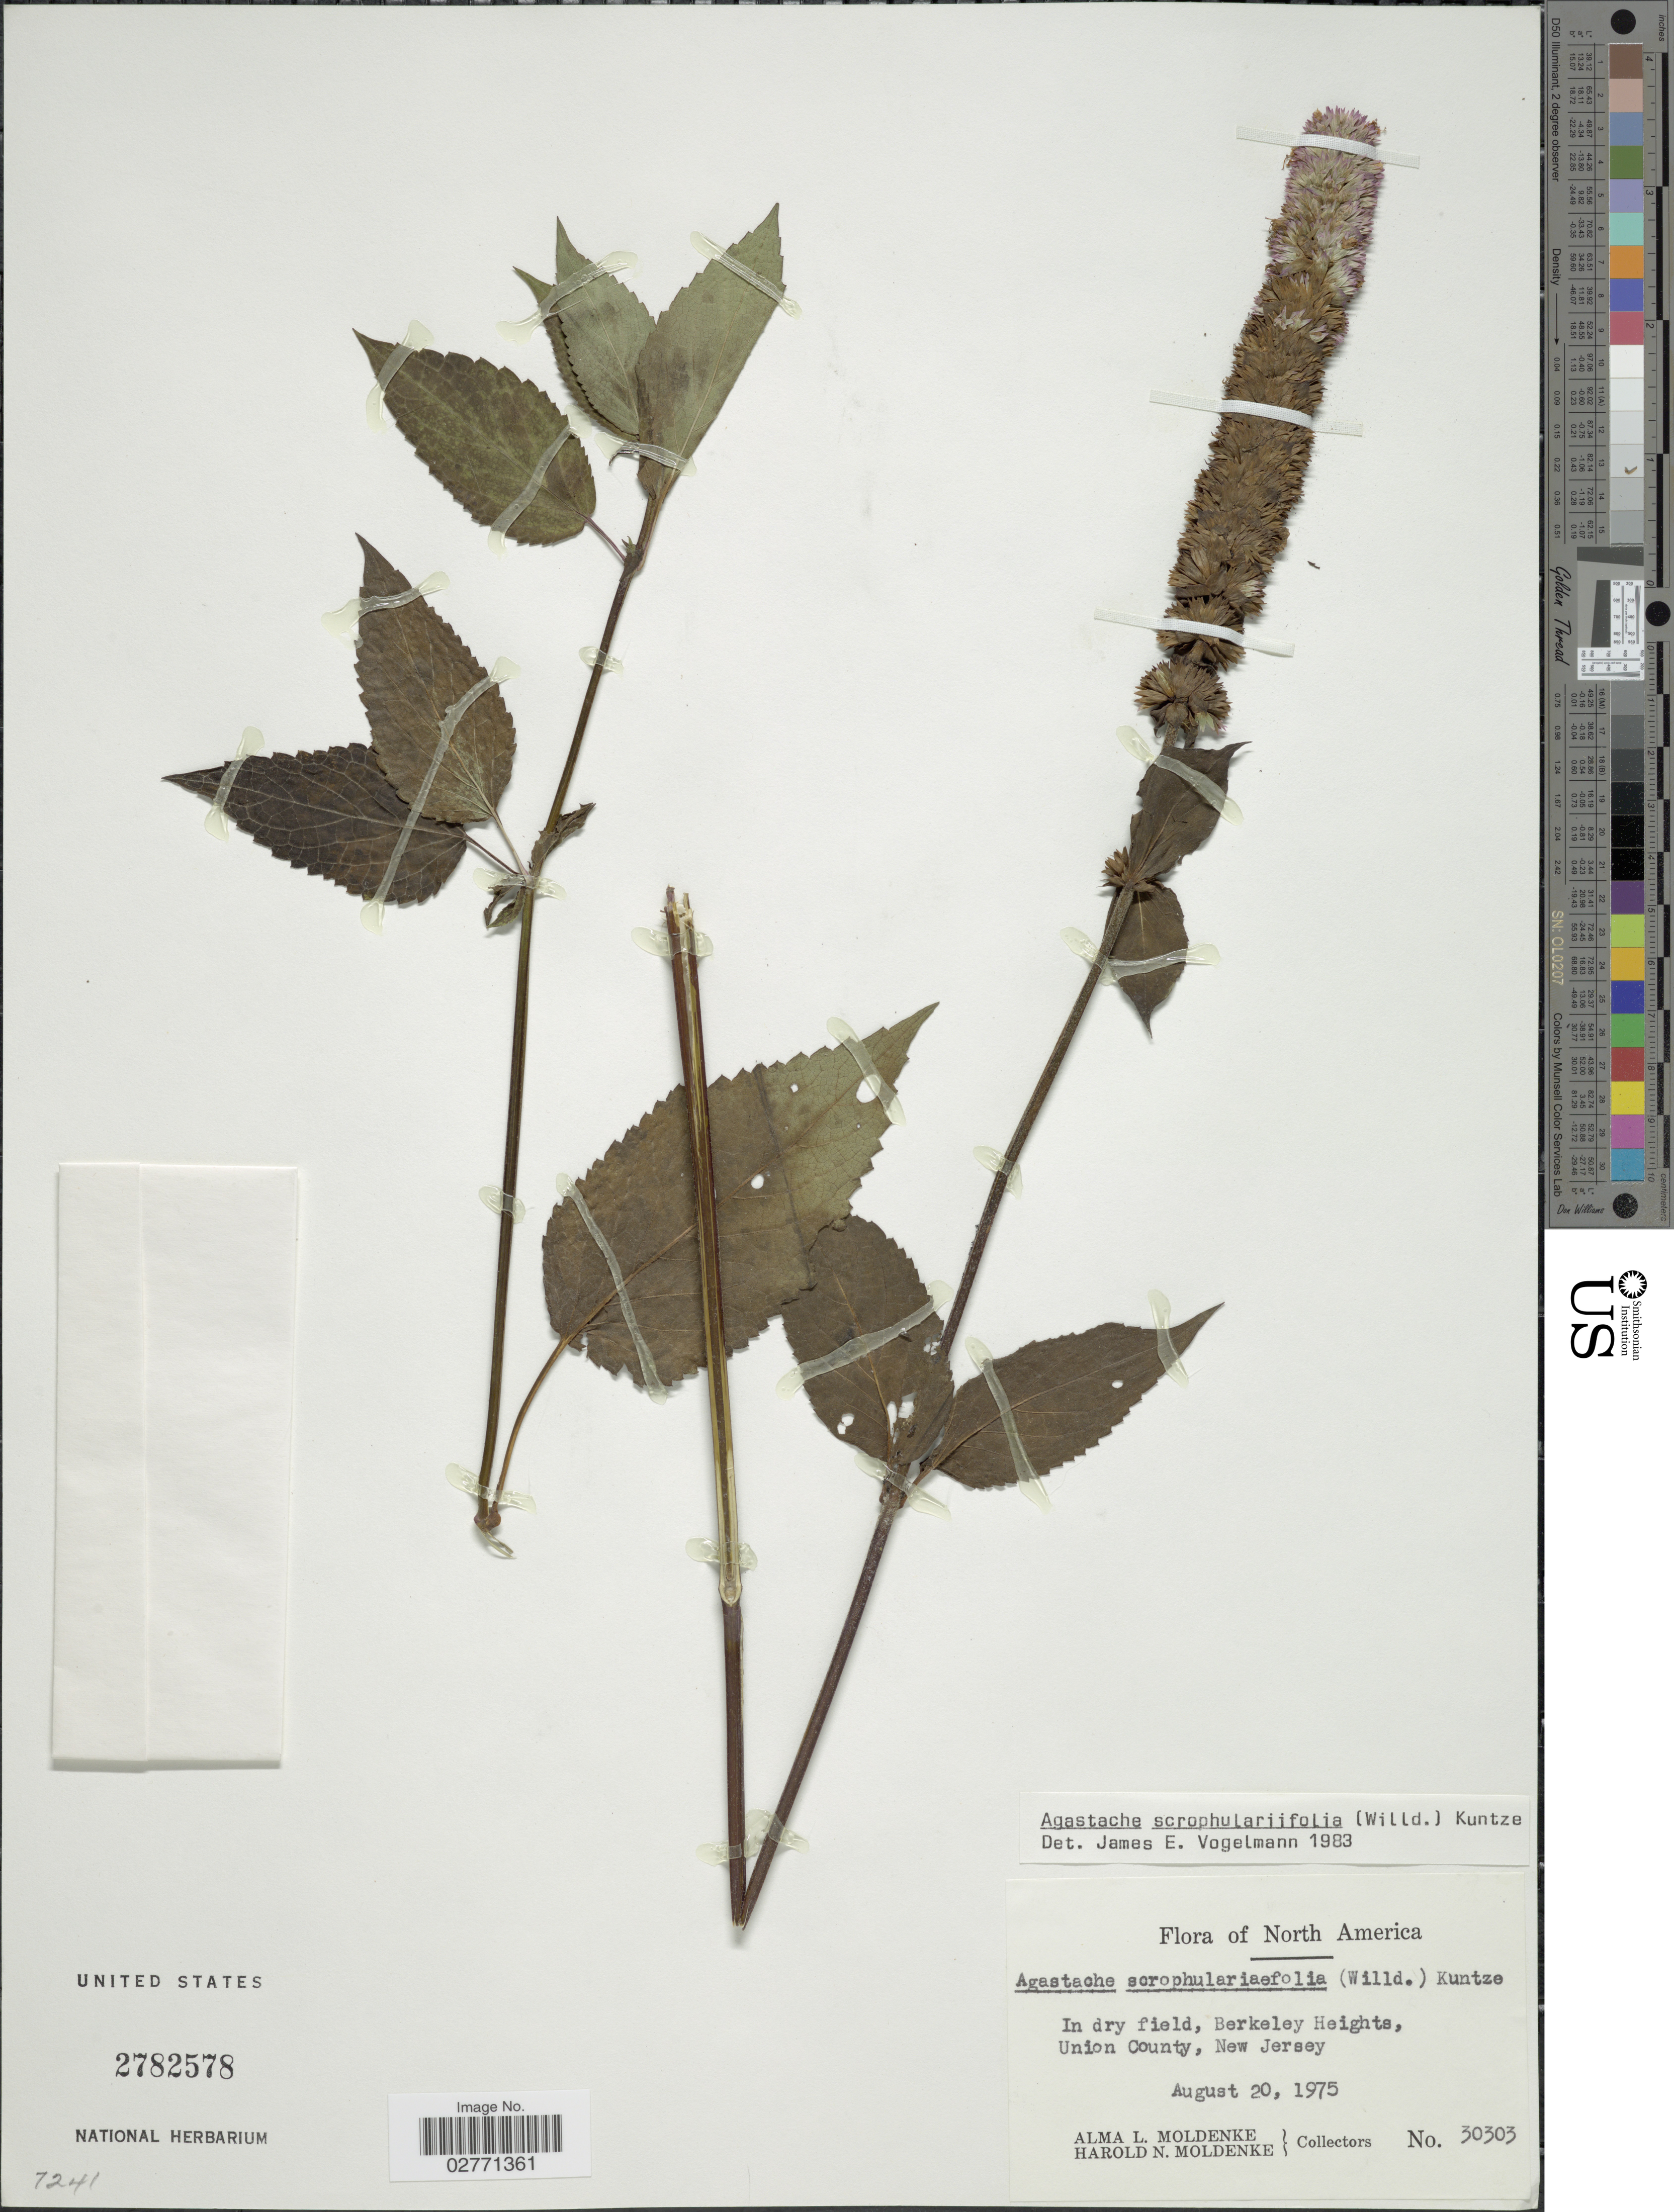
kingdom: Plantae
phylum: Tracheophyta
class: Magnoliopsida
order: Lamiales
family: Lamiaceae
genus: Agastache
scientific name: Agastache scrophulariifolia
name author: (Willd.) Kuntze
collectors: A. L. Moldenke & H. N. Moldenke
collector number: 30303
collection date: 1975-08-20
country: United States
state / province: New Jersey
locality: In dry field, Berkeley Heights, Union County.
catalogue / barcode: US 2782578